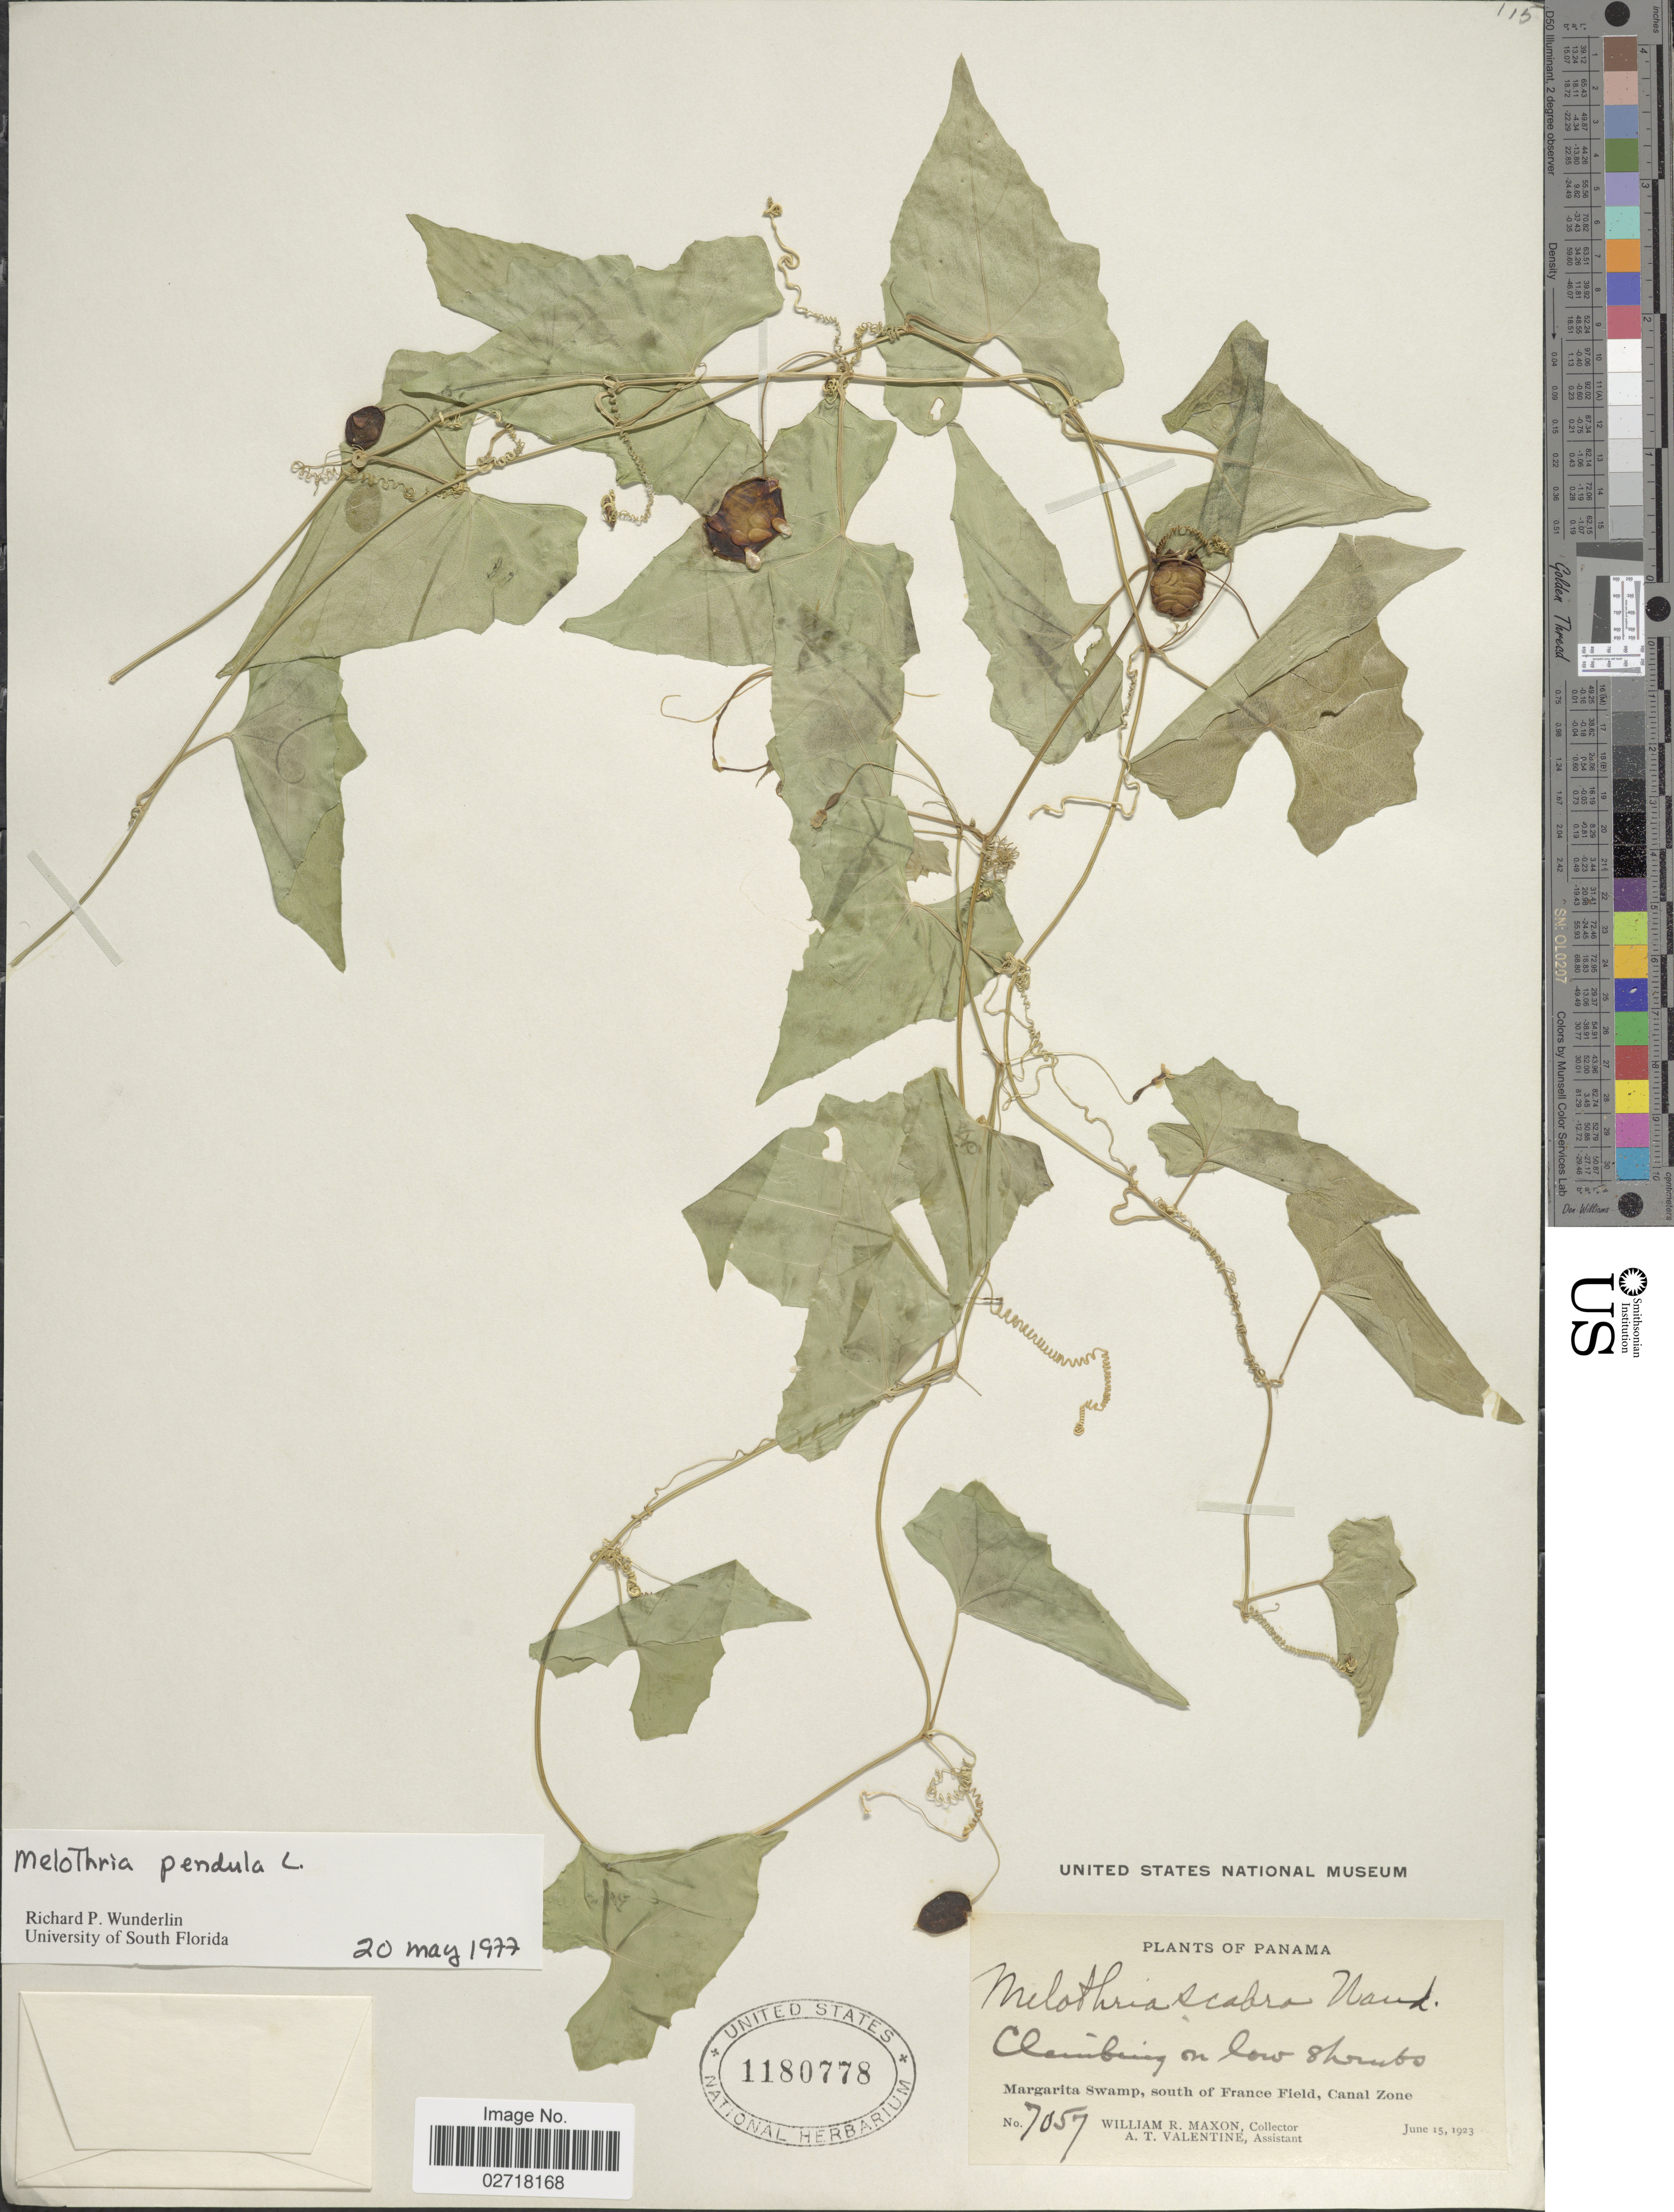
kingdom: Plantae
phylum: Tracheophyta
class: Magnoliopsida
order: Cucurbitales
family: Cucurbitaceae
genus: Melothria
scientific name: Melothria pendula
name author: L.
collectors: W. R. Maxon & A. Valentine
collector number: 7057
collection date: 1923-06-15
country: Panama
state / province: Colón / Panamá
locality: Margarita Swamp, south of France Field, Canal Zone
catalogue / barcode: US 1180778